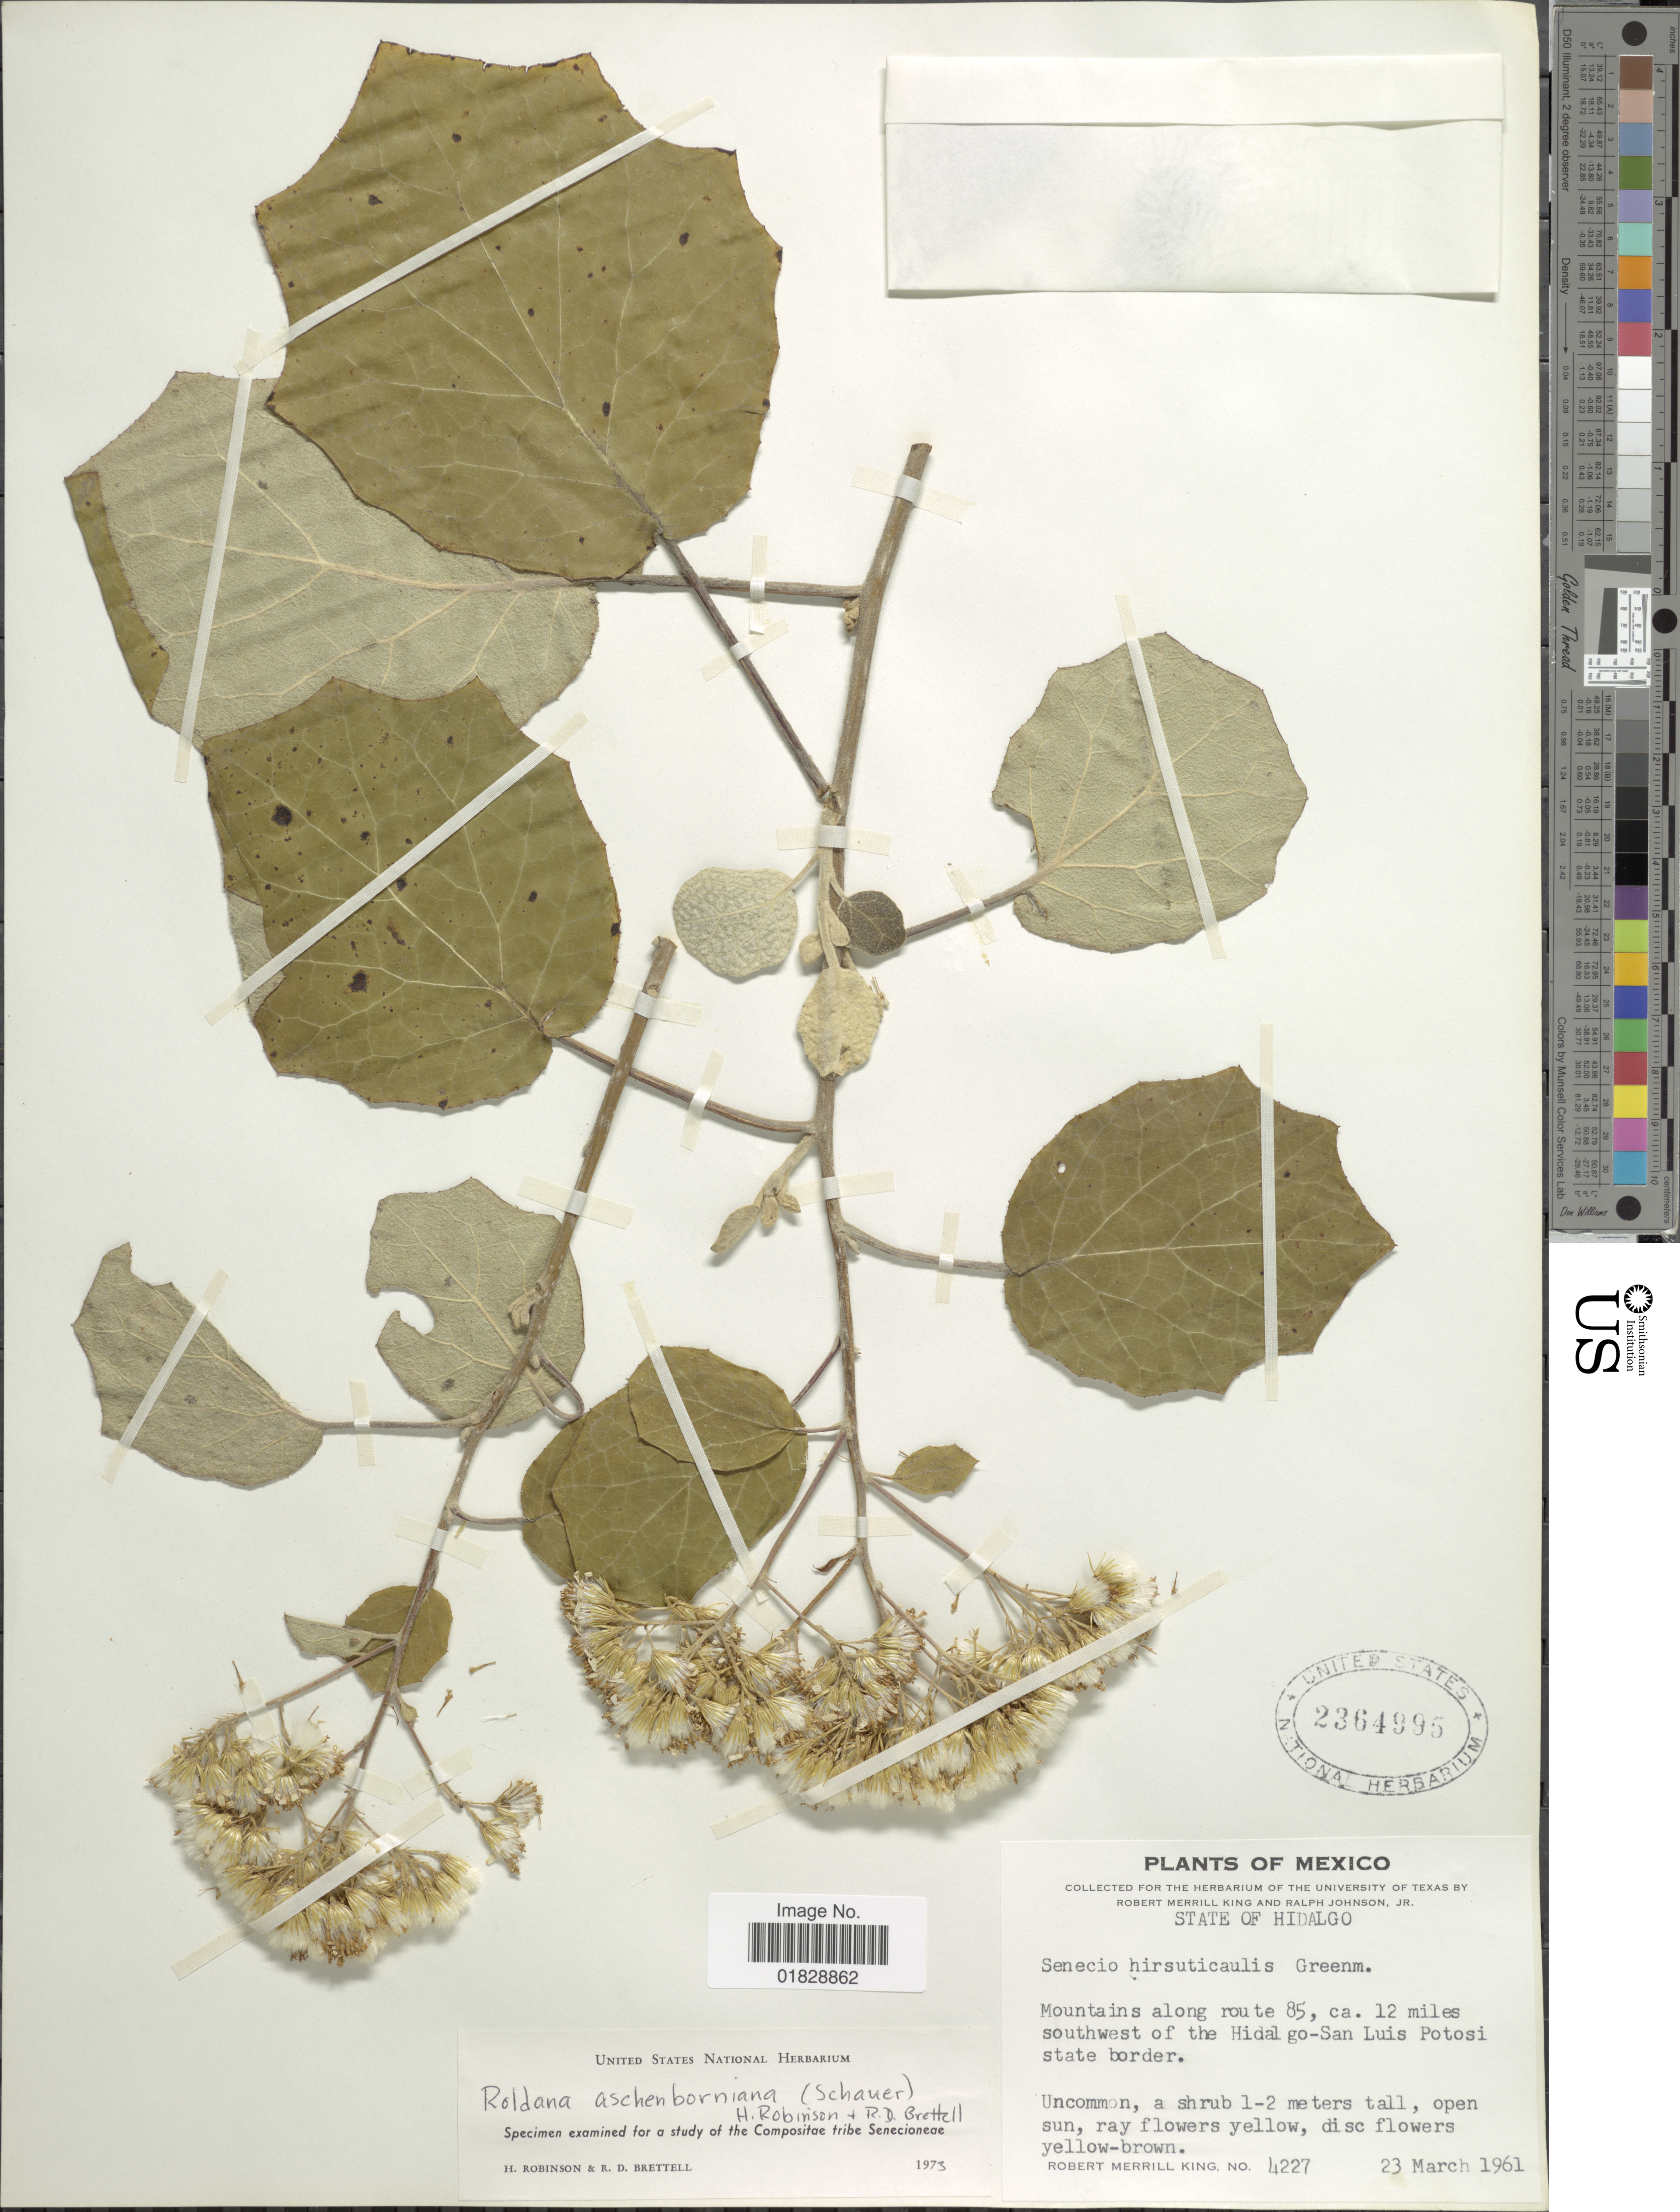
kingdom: Plantae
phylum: Tracheophyta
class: Magnoliopsida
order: Asterales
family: Asteraceae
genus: Roldana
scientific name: Roldana aschenborniana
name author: (S. Schauer) H. Rob. & Brettell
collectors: R. M. King & R. Johnson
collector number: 4227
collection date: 1961-03-23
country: Mexico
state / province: Hidalgo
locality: State of Hidalgo. Mountains along route 85, ca. 12 miles southwest of the Hidalgo-San Luis Potosi state border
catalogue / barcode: US 2364995